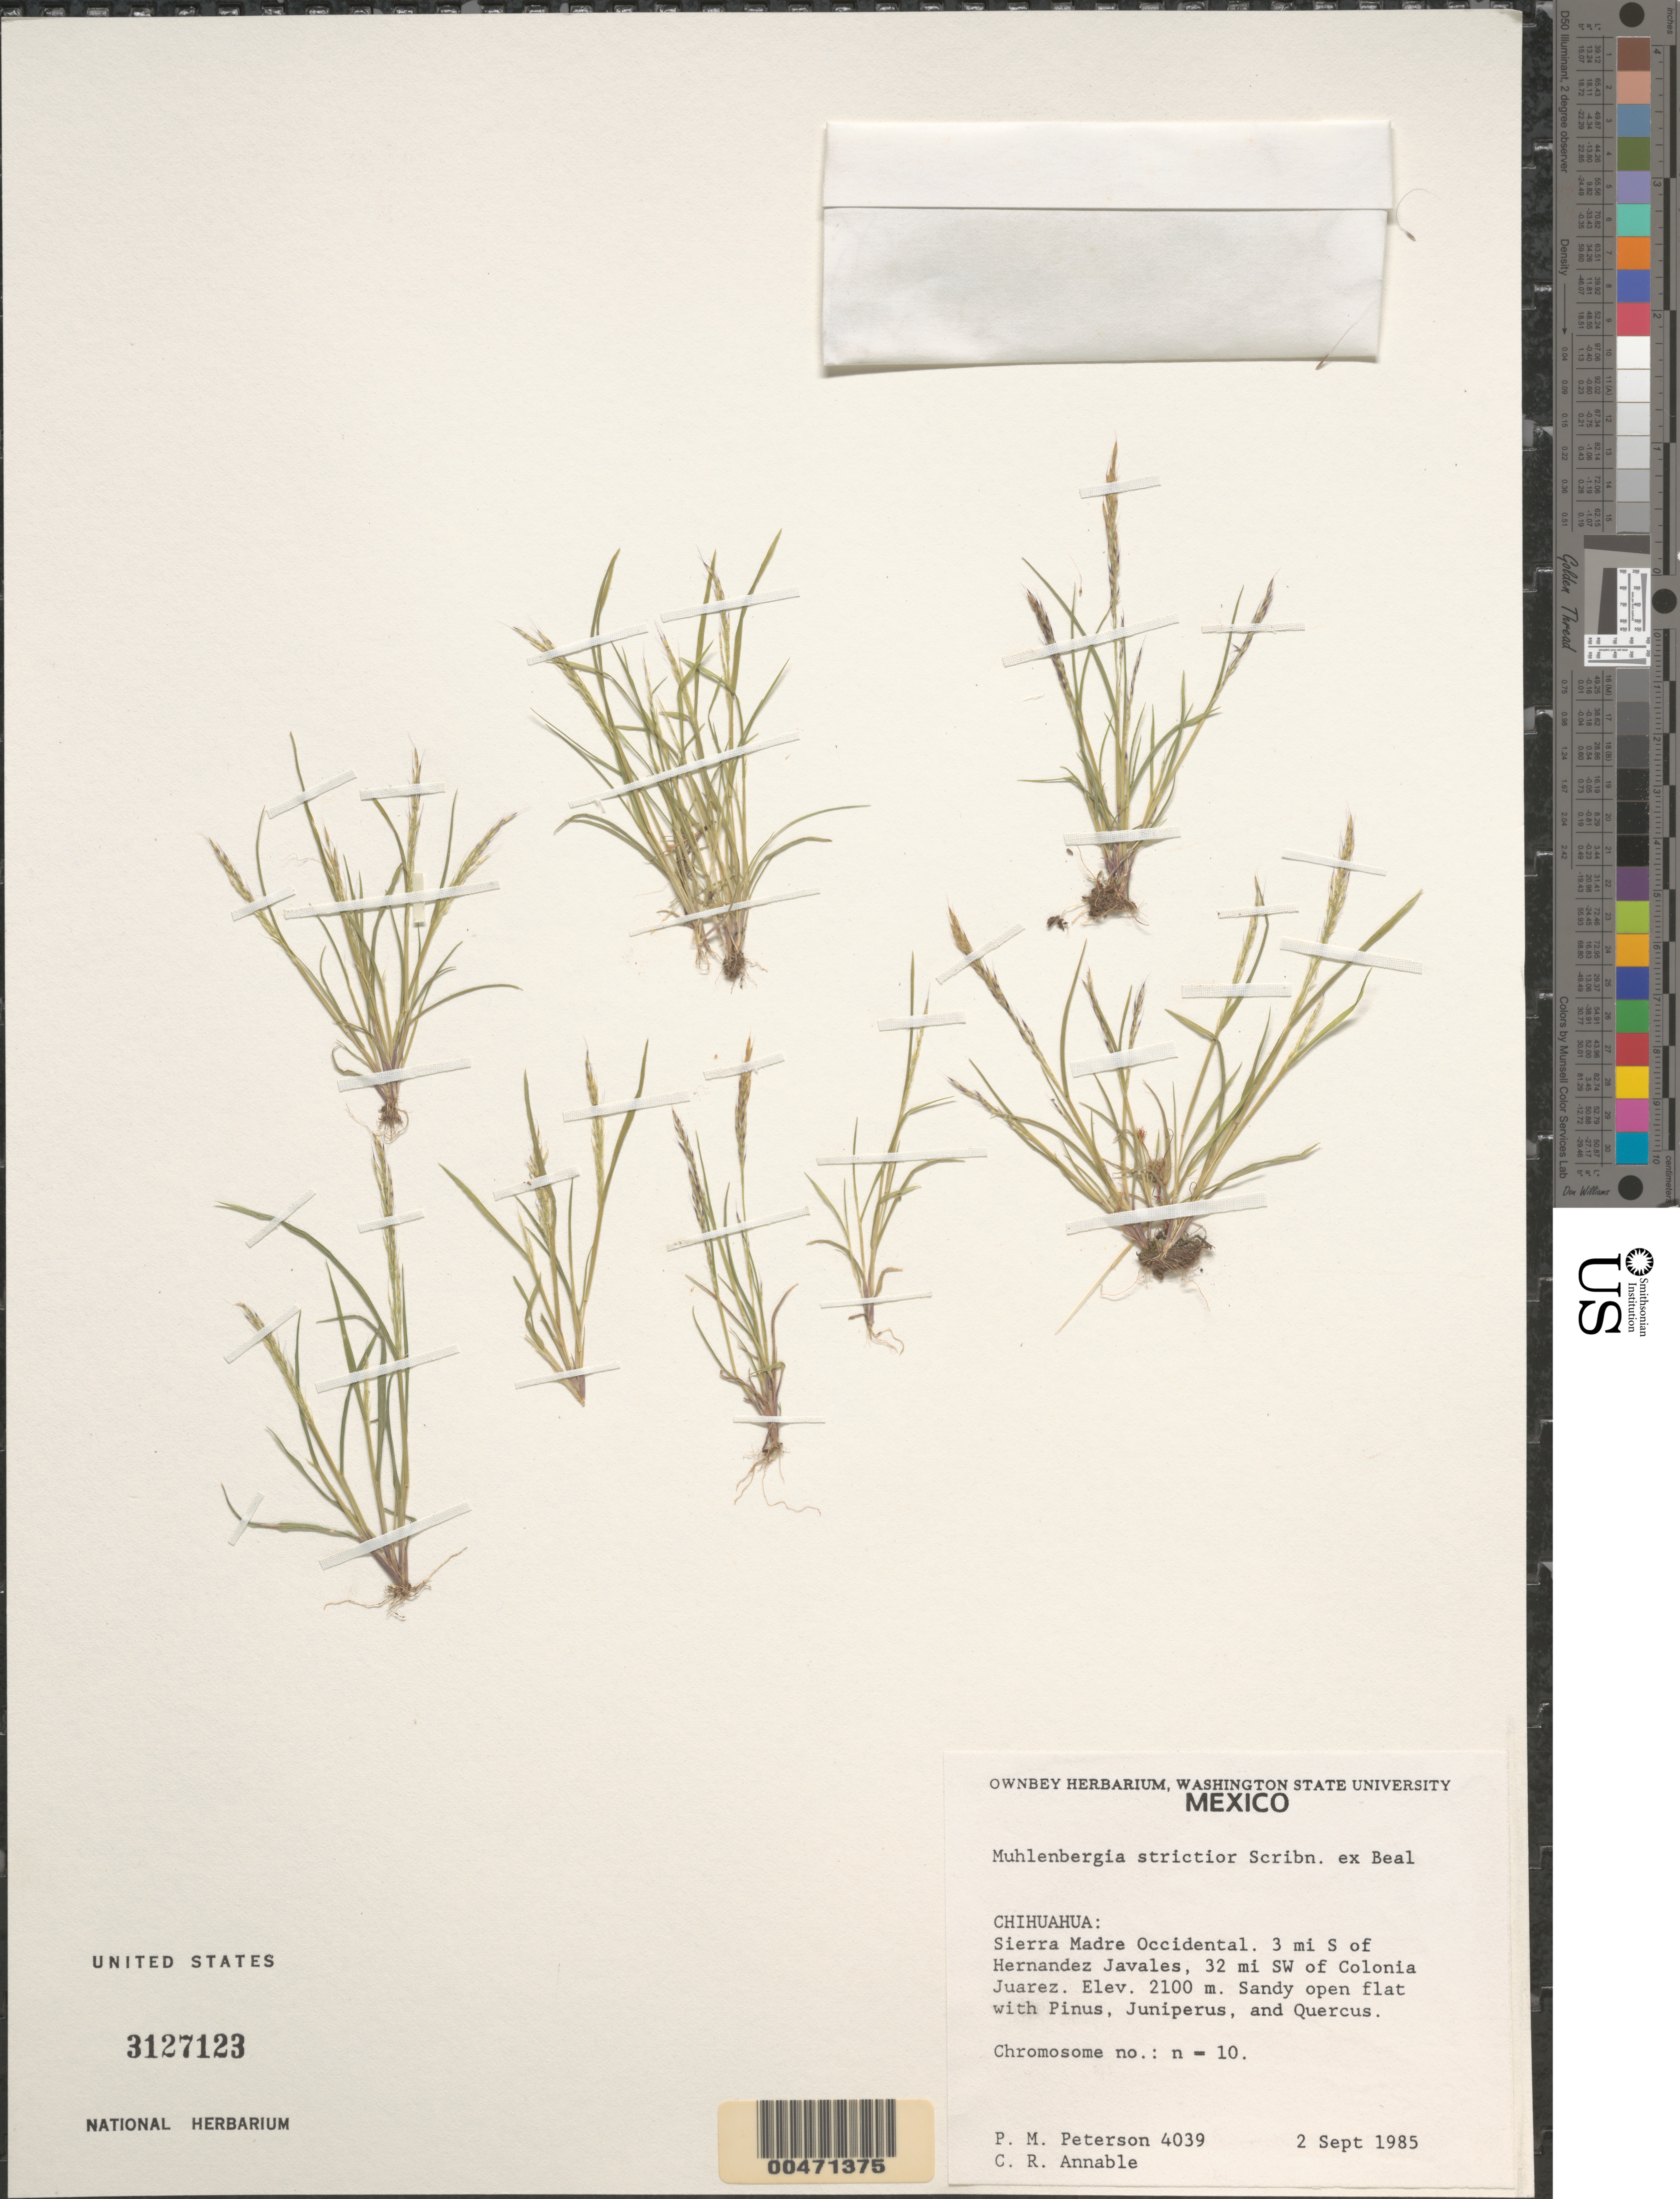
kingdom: Plantae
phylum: Tracheophyta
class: Liliopsida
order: Poales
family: Poaceae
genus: Muhlenbergia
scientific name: Muhlenbergia strictior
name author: Scribn. ex W.J. Beal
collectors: P. M. Peterson & C. R. Annable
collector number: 04039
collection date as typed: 02 Sep 1985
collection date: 1985-09-02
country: Mexico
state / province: Chihuahua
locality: Sierra Madre Occidental, 3.0 miles south of Hernandez Javales, 32 miles southwest of Colonia Juarez.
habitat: Sandy open flat, associated with Pinus, Juniperus and Quercus. Muhlenbergia minutissima and M. sinuosa also present.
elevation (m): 2100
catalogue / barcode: US 3127123